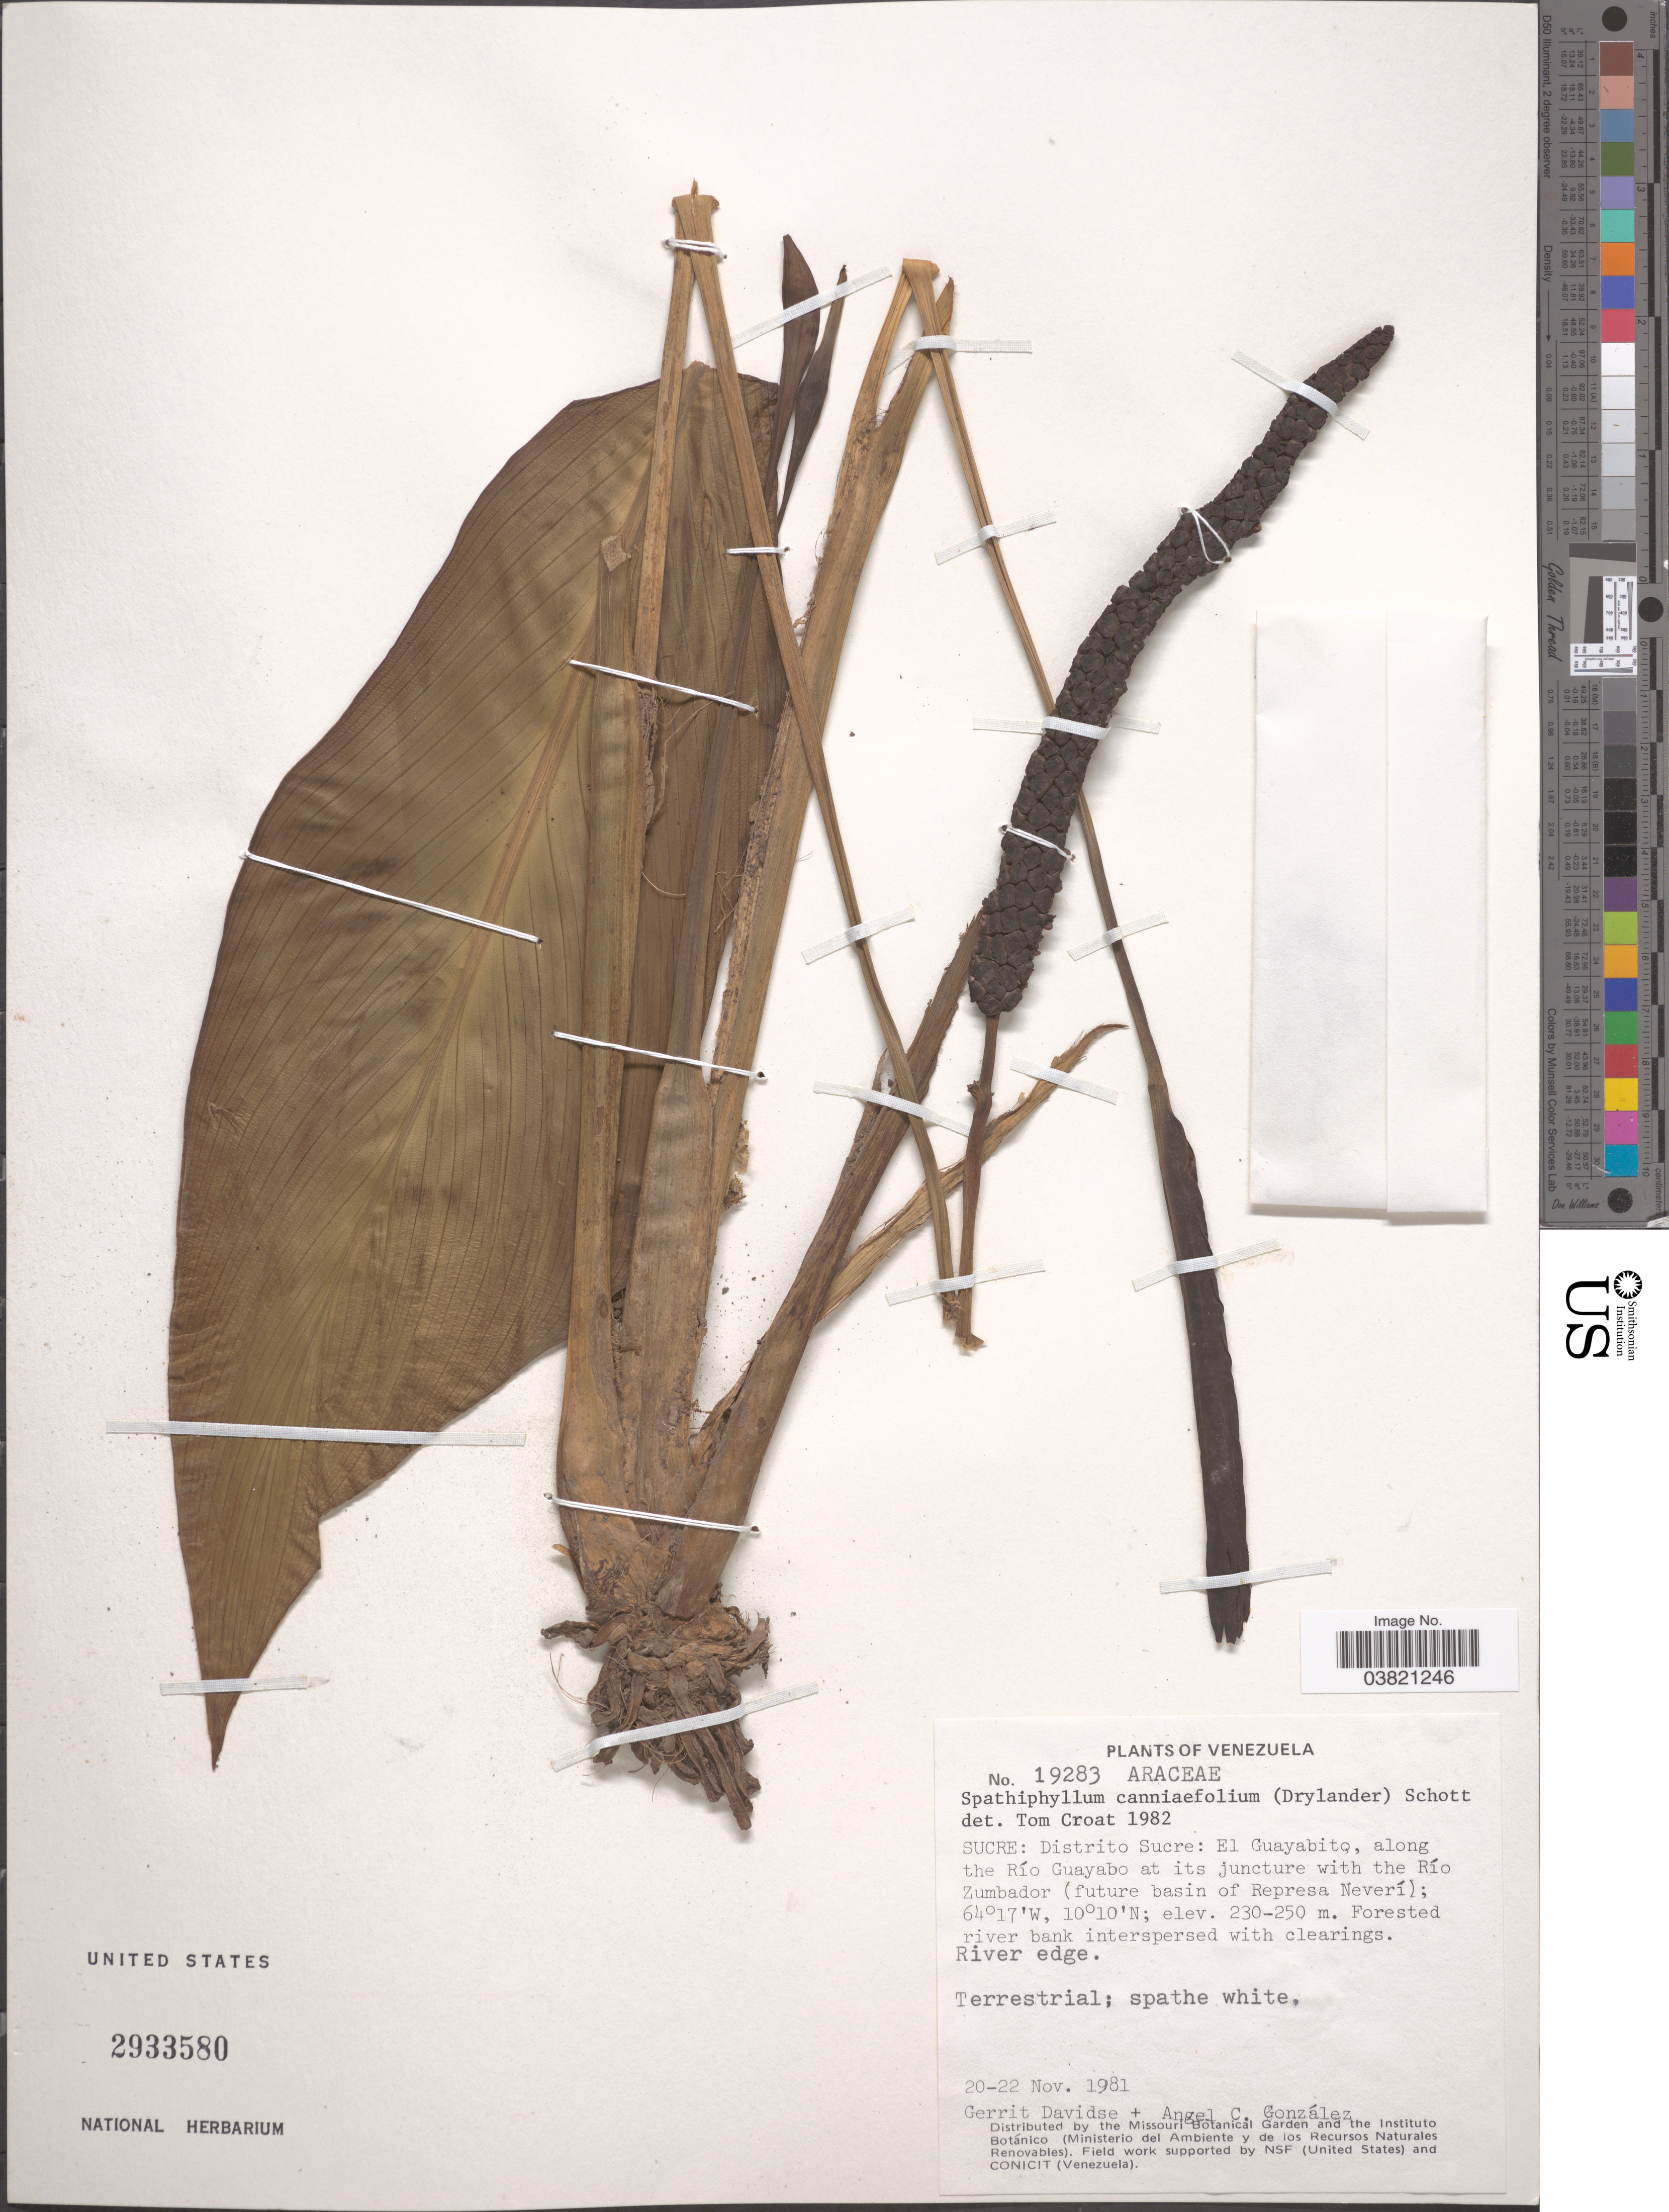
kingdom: Plantae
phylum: Tracheophyta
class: Liliopsida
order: Alismatales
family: Araceae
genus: Spathiphyllum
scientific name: Spathiphyllum cannifolium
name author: (Dryand. ex Sims) Schott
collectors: G. Davidse & A. C. González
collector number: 19283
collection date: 1981-11-20/1981-11-22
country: Venezuela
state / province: Sucre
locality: Distrito Sucre: El Guayabito, along the Río Guayabo at its juncture with the Río Zumbador (future basin of Represa Neverí).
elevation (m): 230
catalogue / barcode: US 2933580